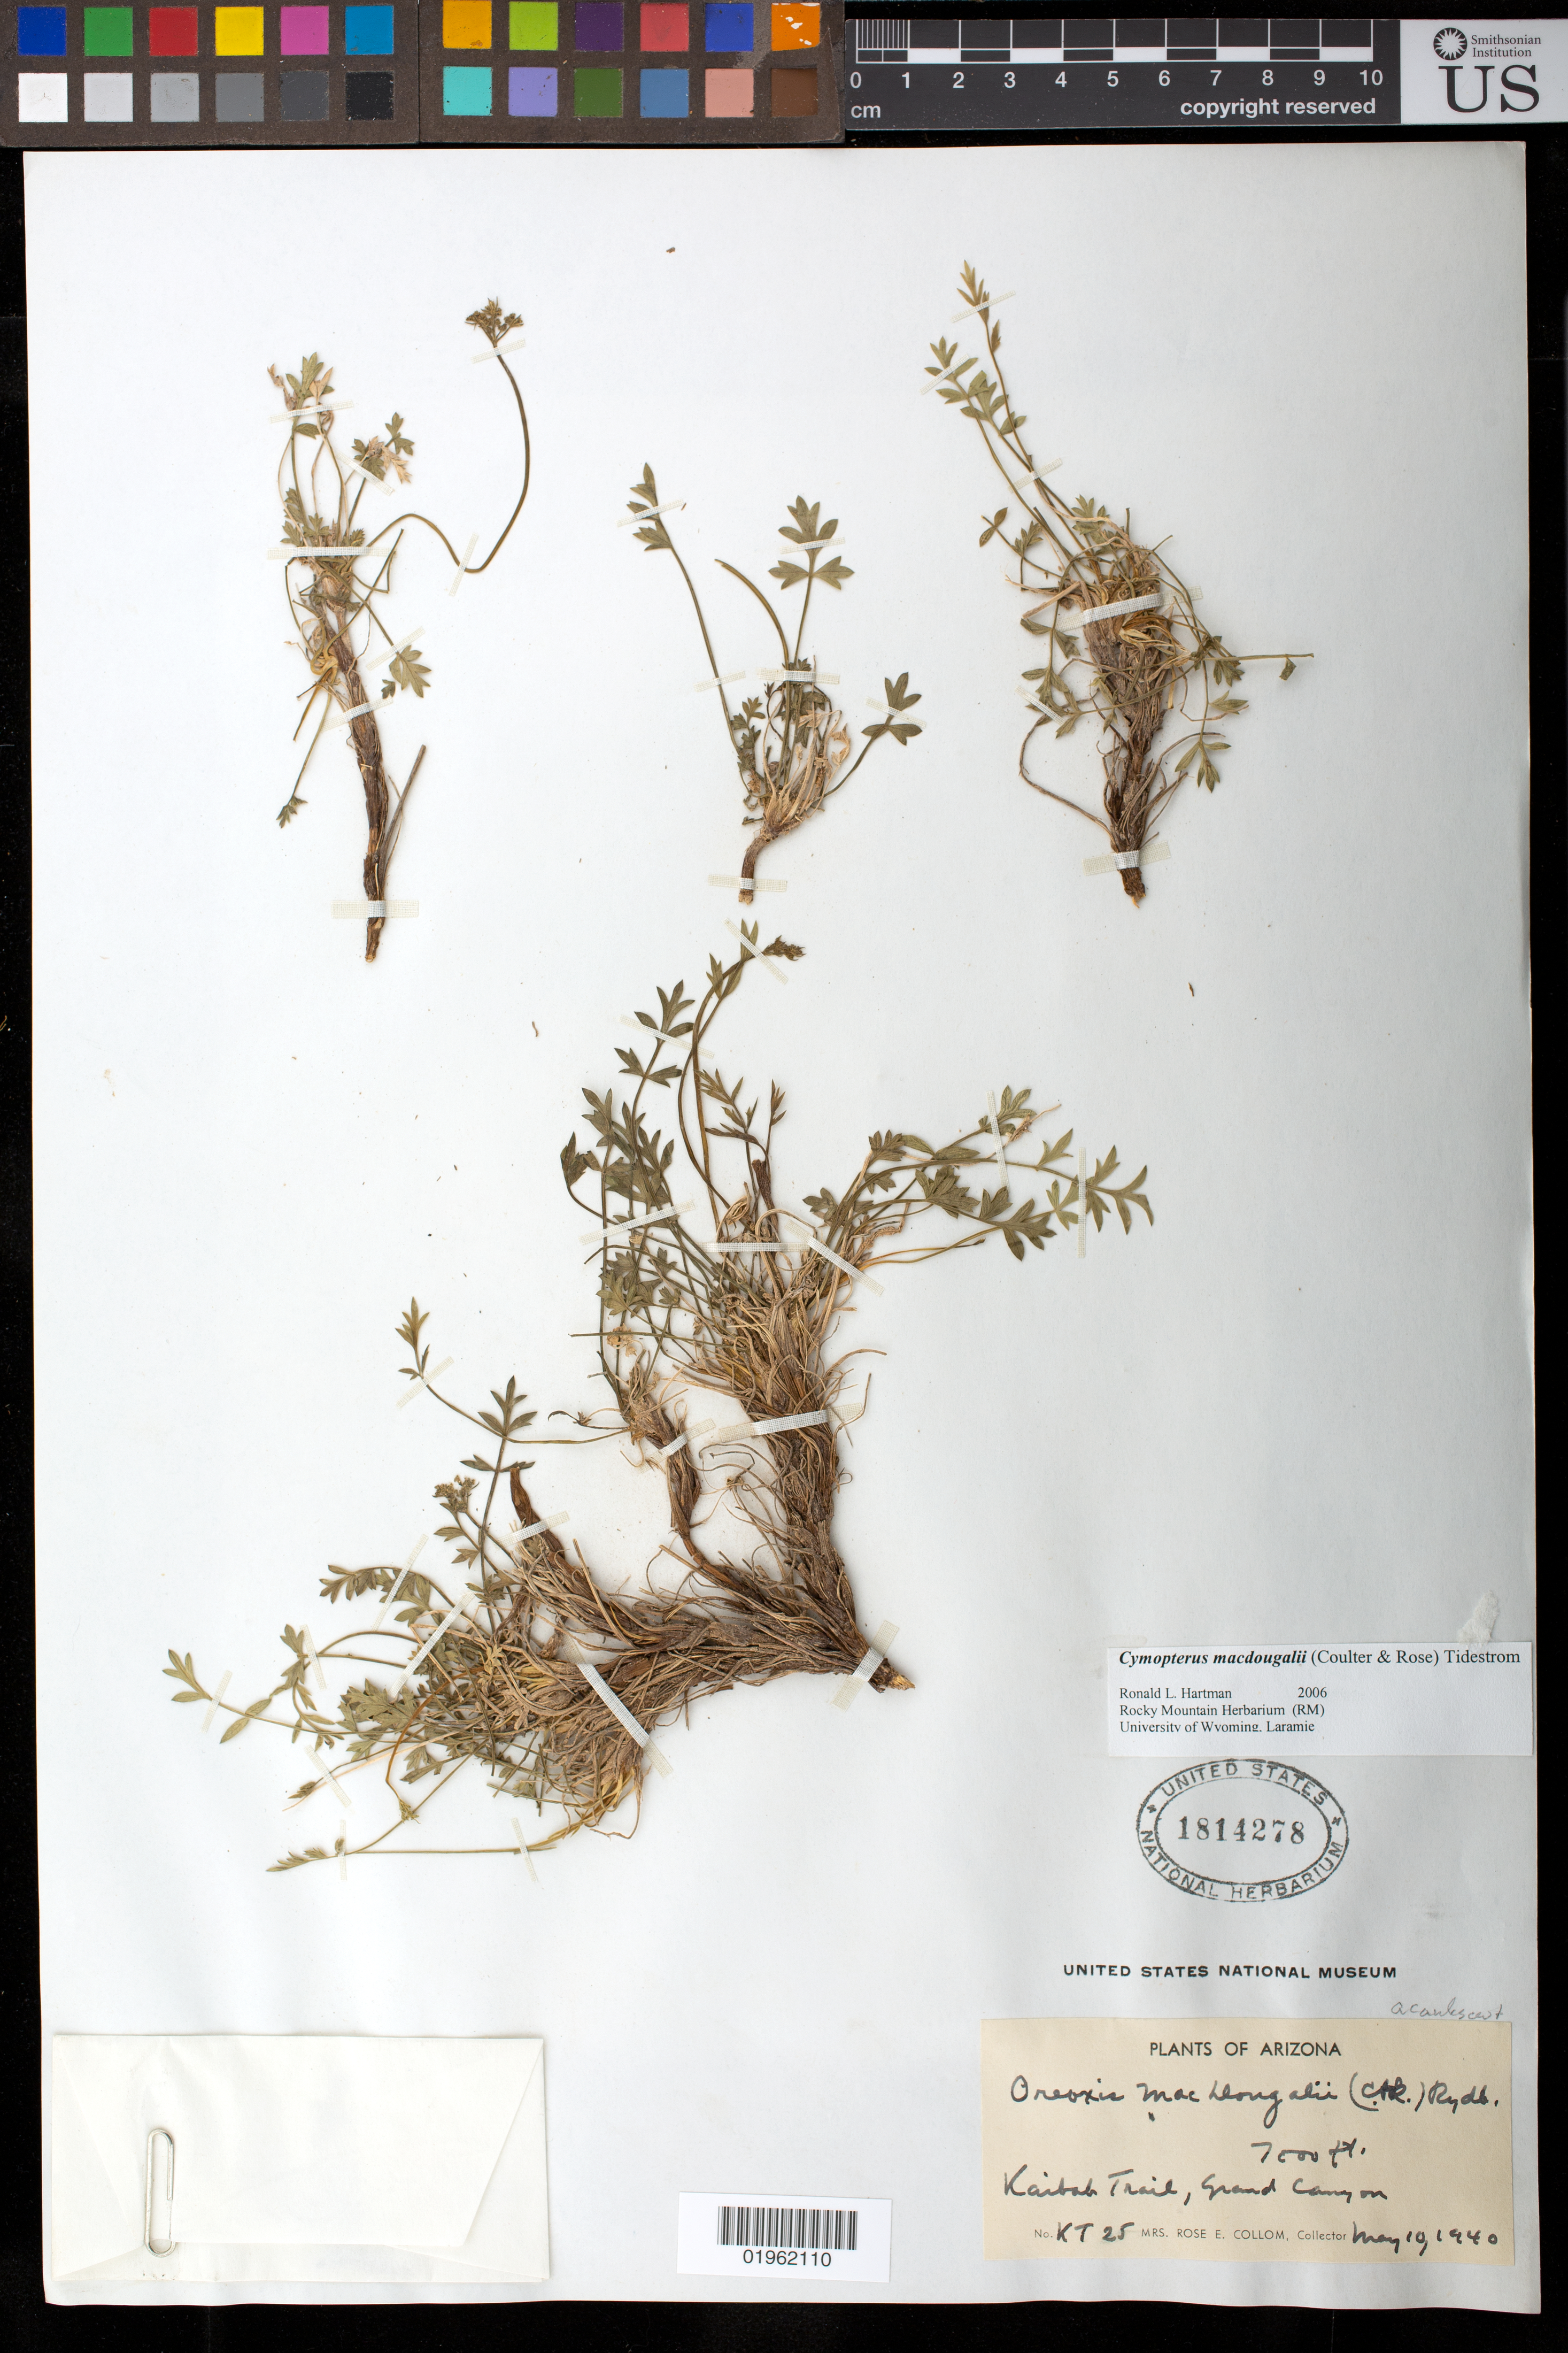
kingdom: Plantae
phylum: Tracheophyta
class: Magnoliopsida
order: Apiales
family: Apiaceae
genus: Cymopterus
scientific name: Cymopterus macdougalii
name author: (J.M. Coult. & Rose) Tidestr.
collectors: R. E. Collom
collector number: KT25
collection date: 1940-05-10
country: United States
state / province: Arizona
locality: Kaibah Trail, Grand Canyon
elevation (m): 2134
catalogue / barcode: US 1814278